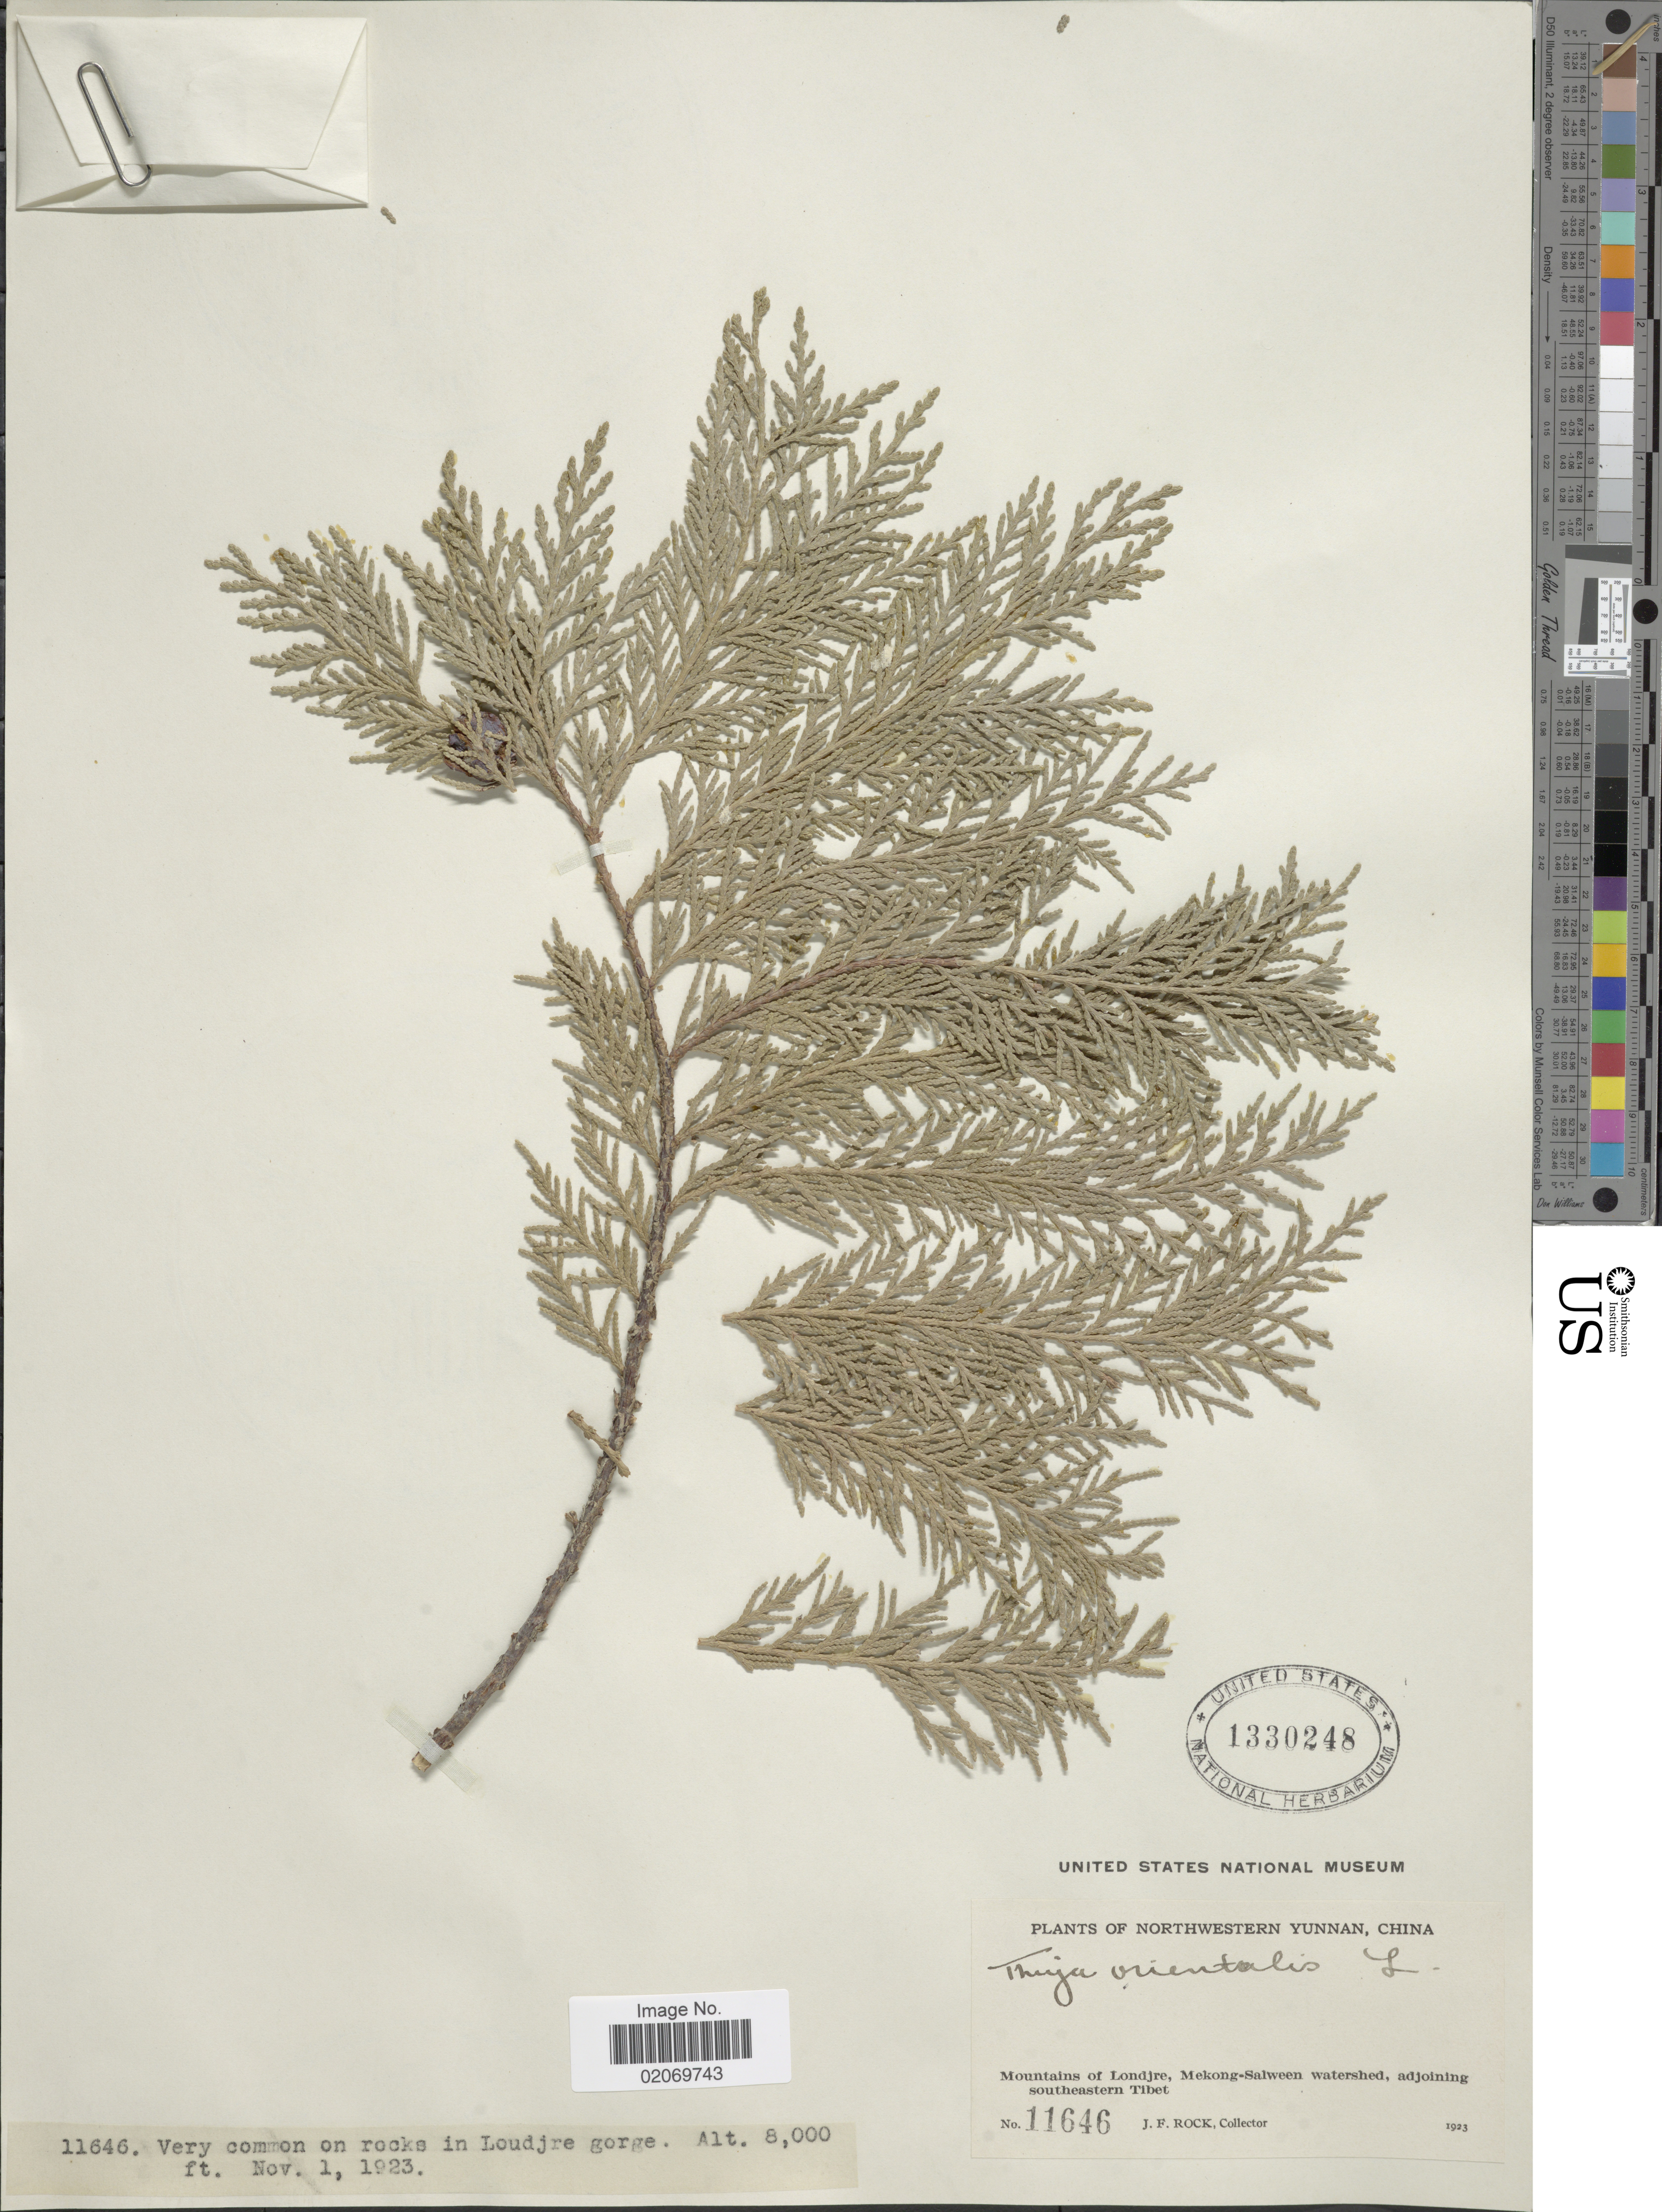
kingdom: Plantae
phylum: Tracheophyta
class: Pinopsida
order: Pinales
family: Cupressaceae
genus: Thuja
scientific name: Thuja orientalis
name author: L.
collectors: J. Rock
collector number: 11646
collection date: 1923-11-01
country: China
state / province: Yunnan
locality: Northwestern Yunnan, Mountains of Londjre, Mekong-Salween watershed, adjoining southeastern Tibet, Very common on rocks in Ludjre gorge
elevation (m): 2438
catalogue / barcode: US 1330248